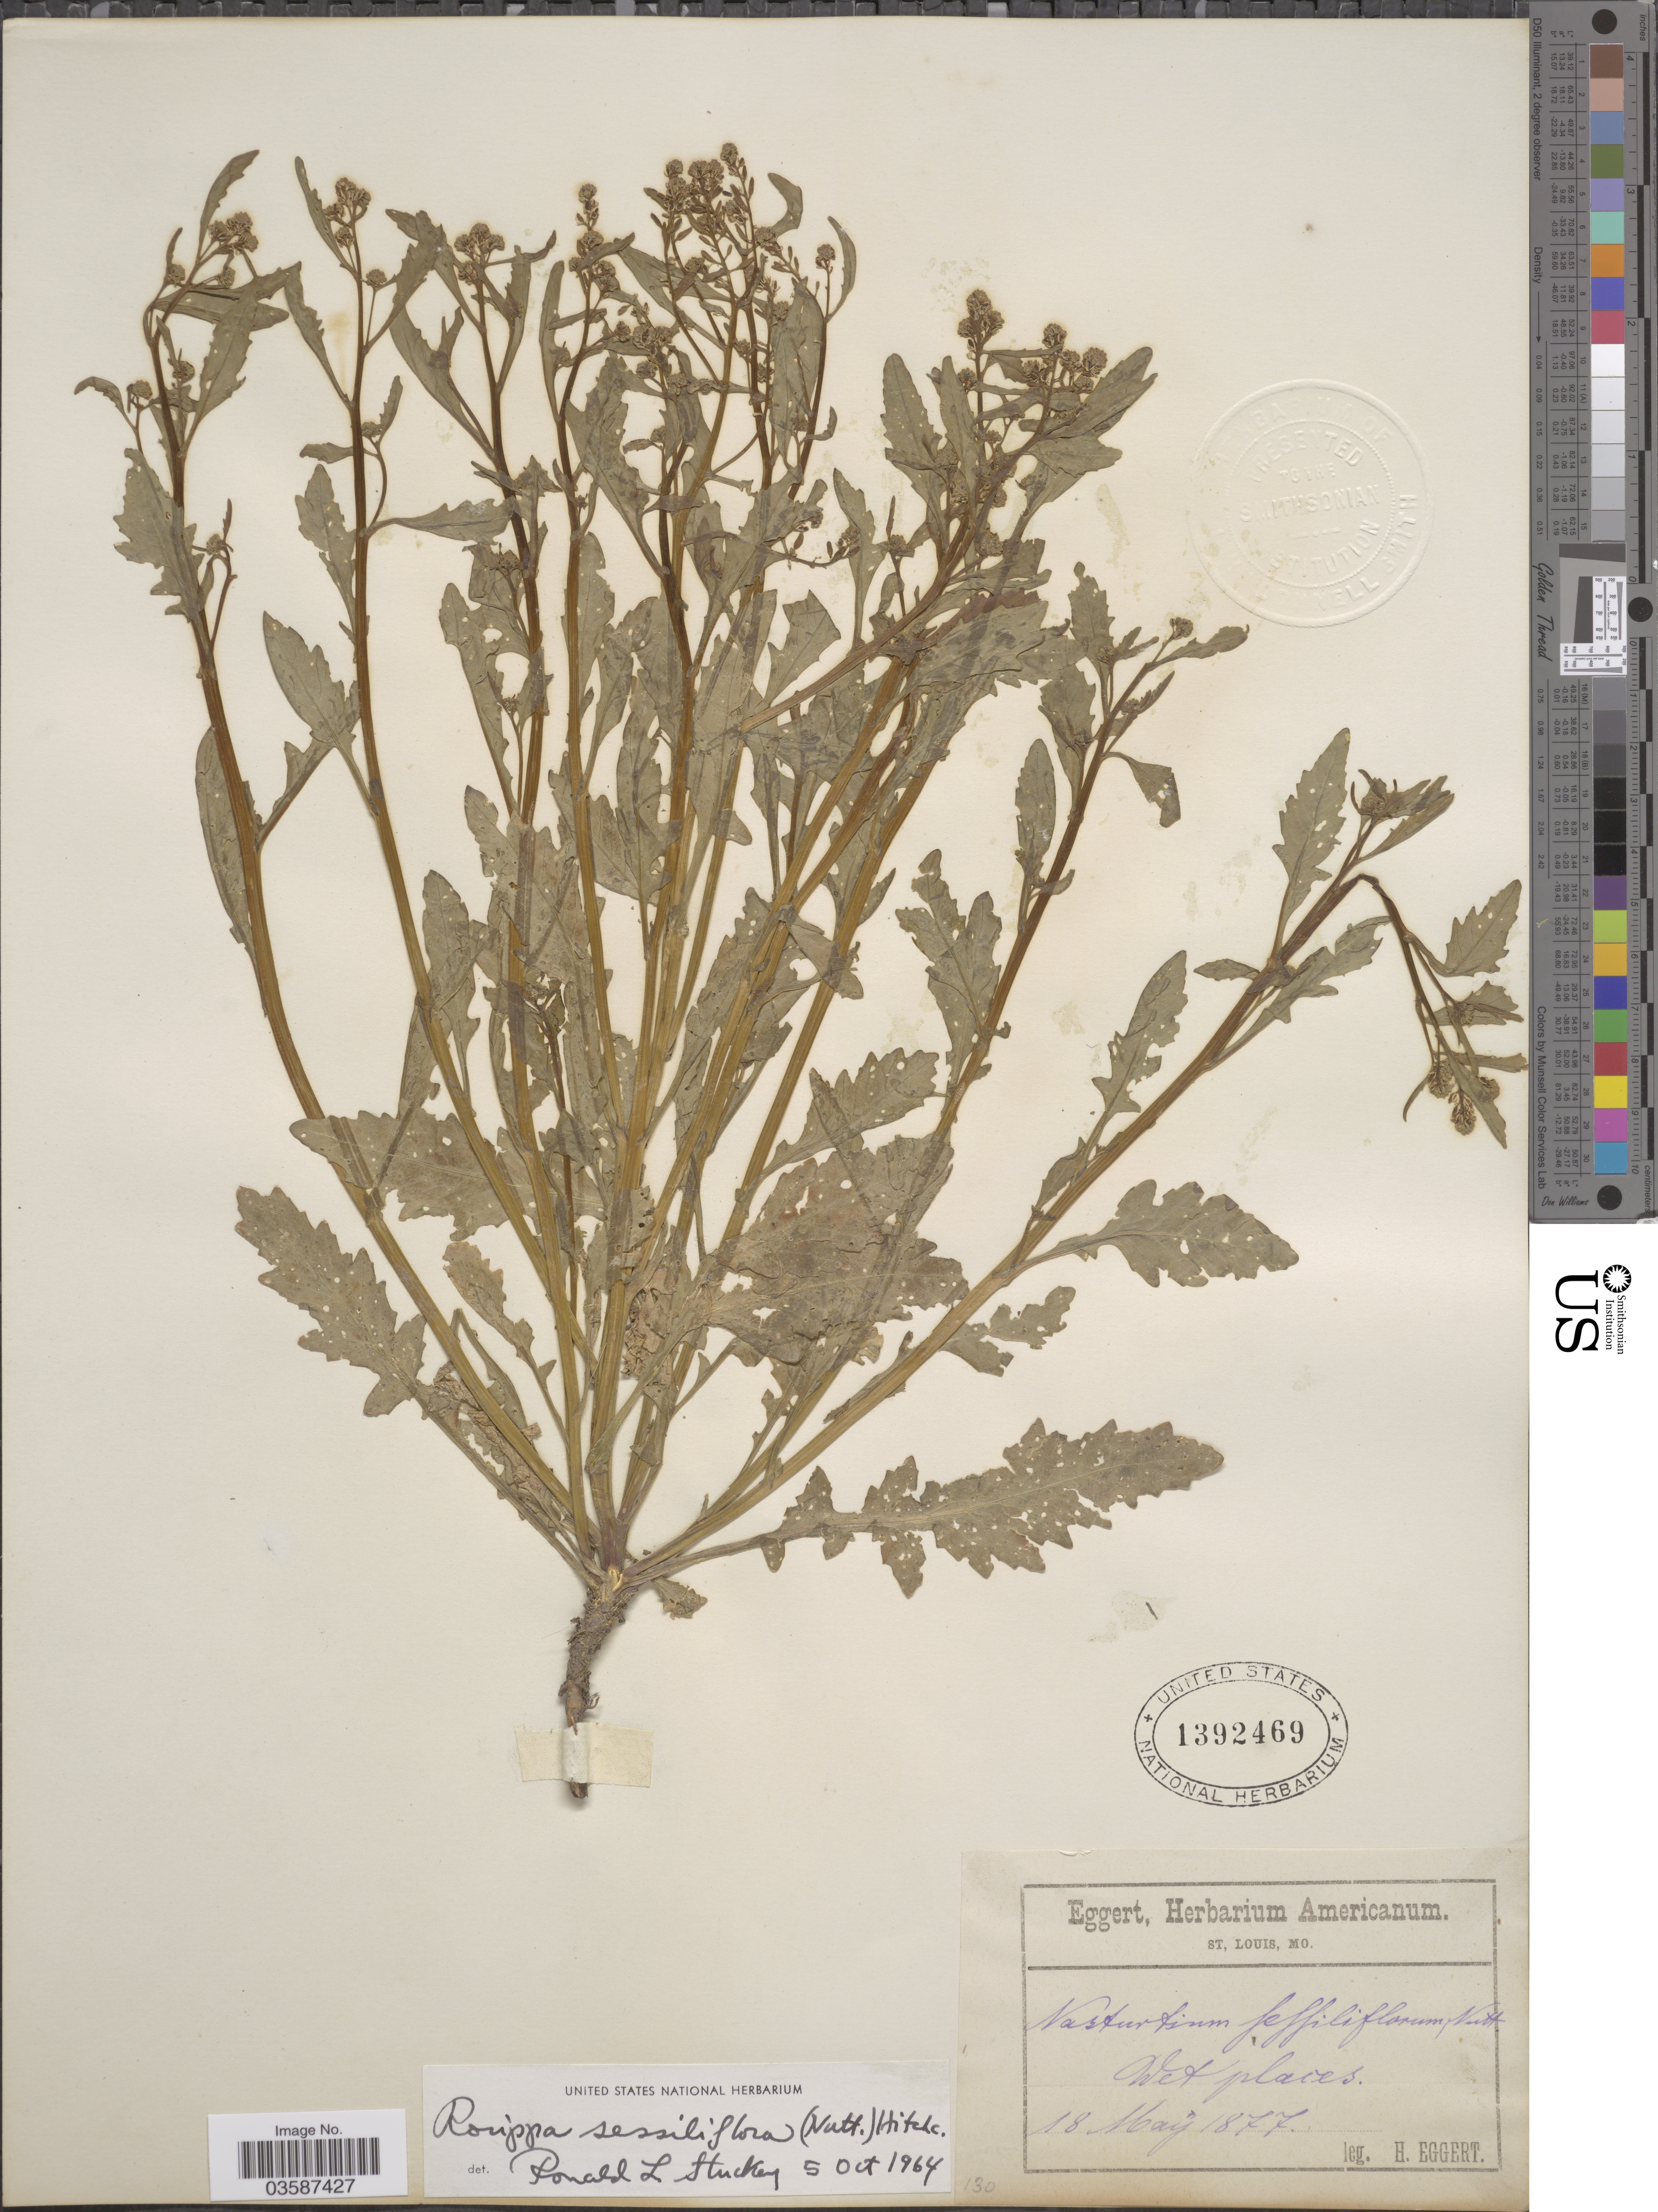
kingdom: Plantae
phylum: Tracheophyta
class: Magnoliopsida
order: Brassicales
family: Brassicaceae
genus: Rorippa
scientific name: Rorippa sessiliflora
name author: (Nutt.) Hitchc.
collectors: H. Eggert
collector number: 130?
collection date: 1877-05-18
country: United States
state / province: Missouri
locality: Wet places.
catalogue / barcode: US 1392469